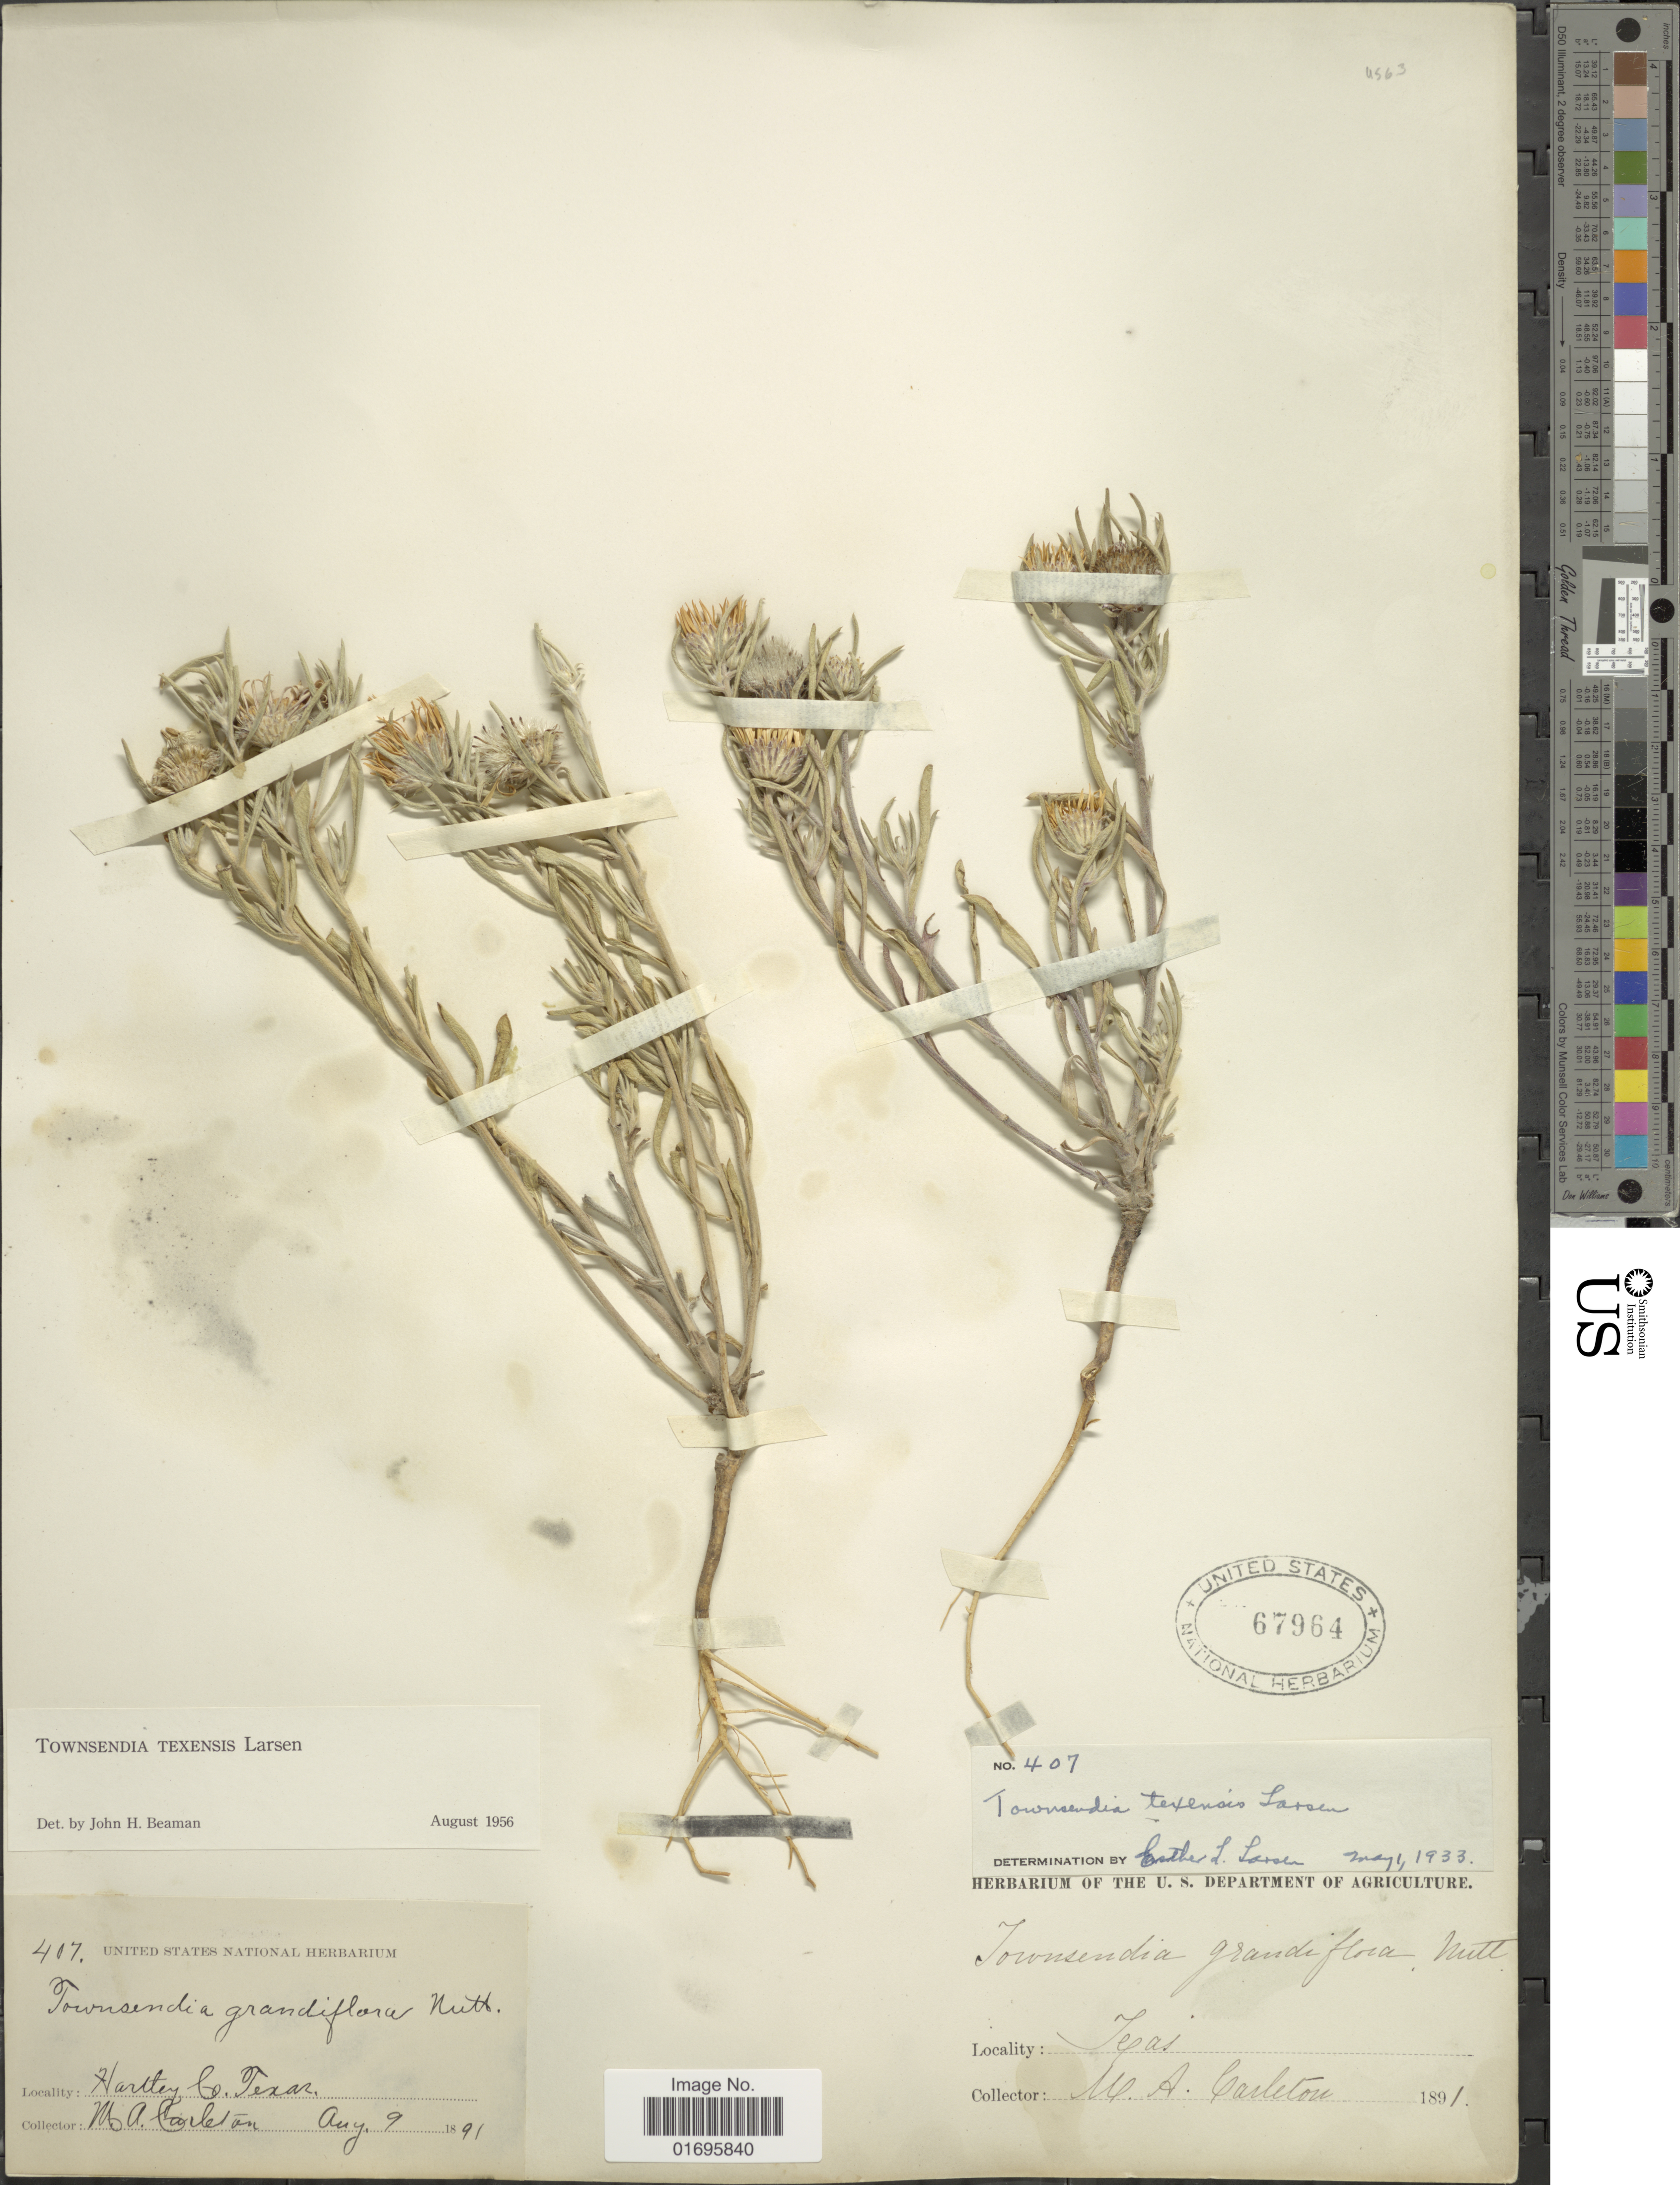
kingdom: Plantae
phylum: Tracheophyta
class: Magnoliopsida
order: Asterales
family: Asteraceae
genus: Townsendia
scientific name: Townsendia texensis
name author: Larsen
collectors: M. A. Carleton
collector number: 407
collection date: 1891-08-09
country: United States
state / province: Texas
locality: Hartley Co.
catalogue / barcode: US 67964